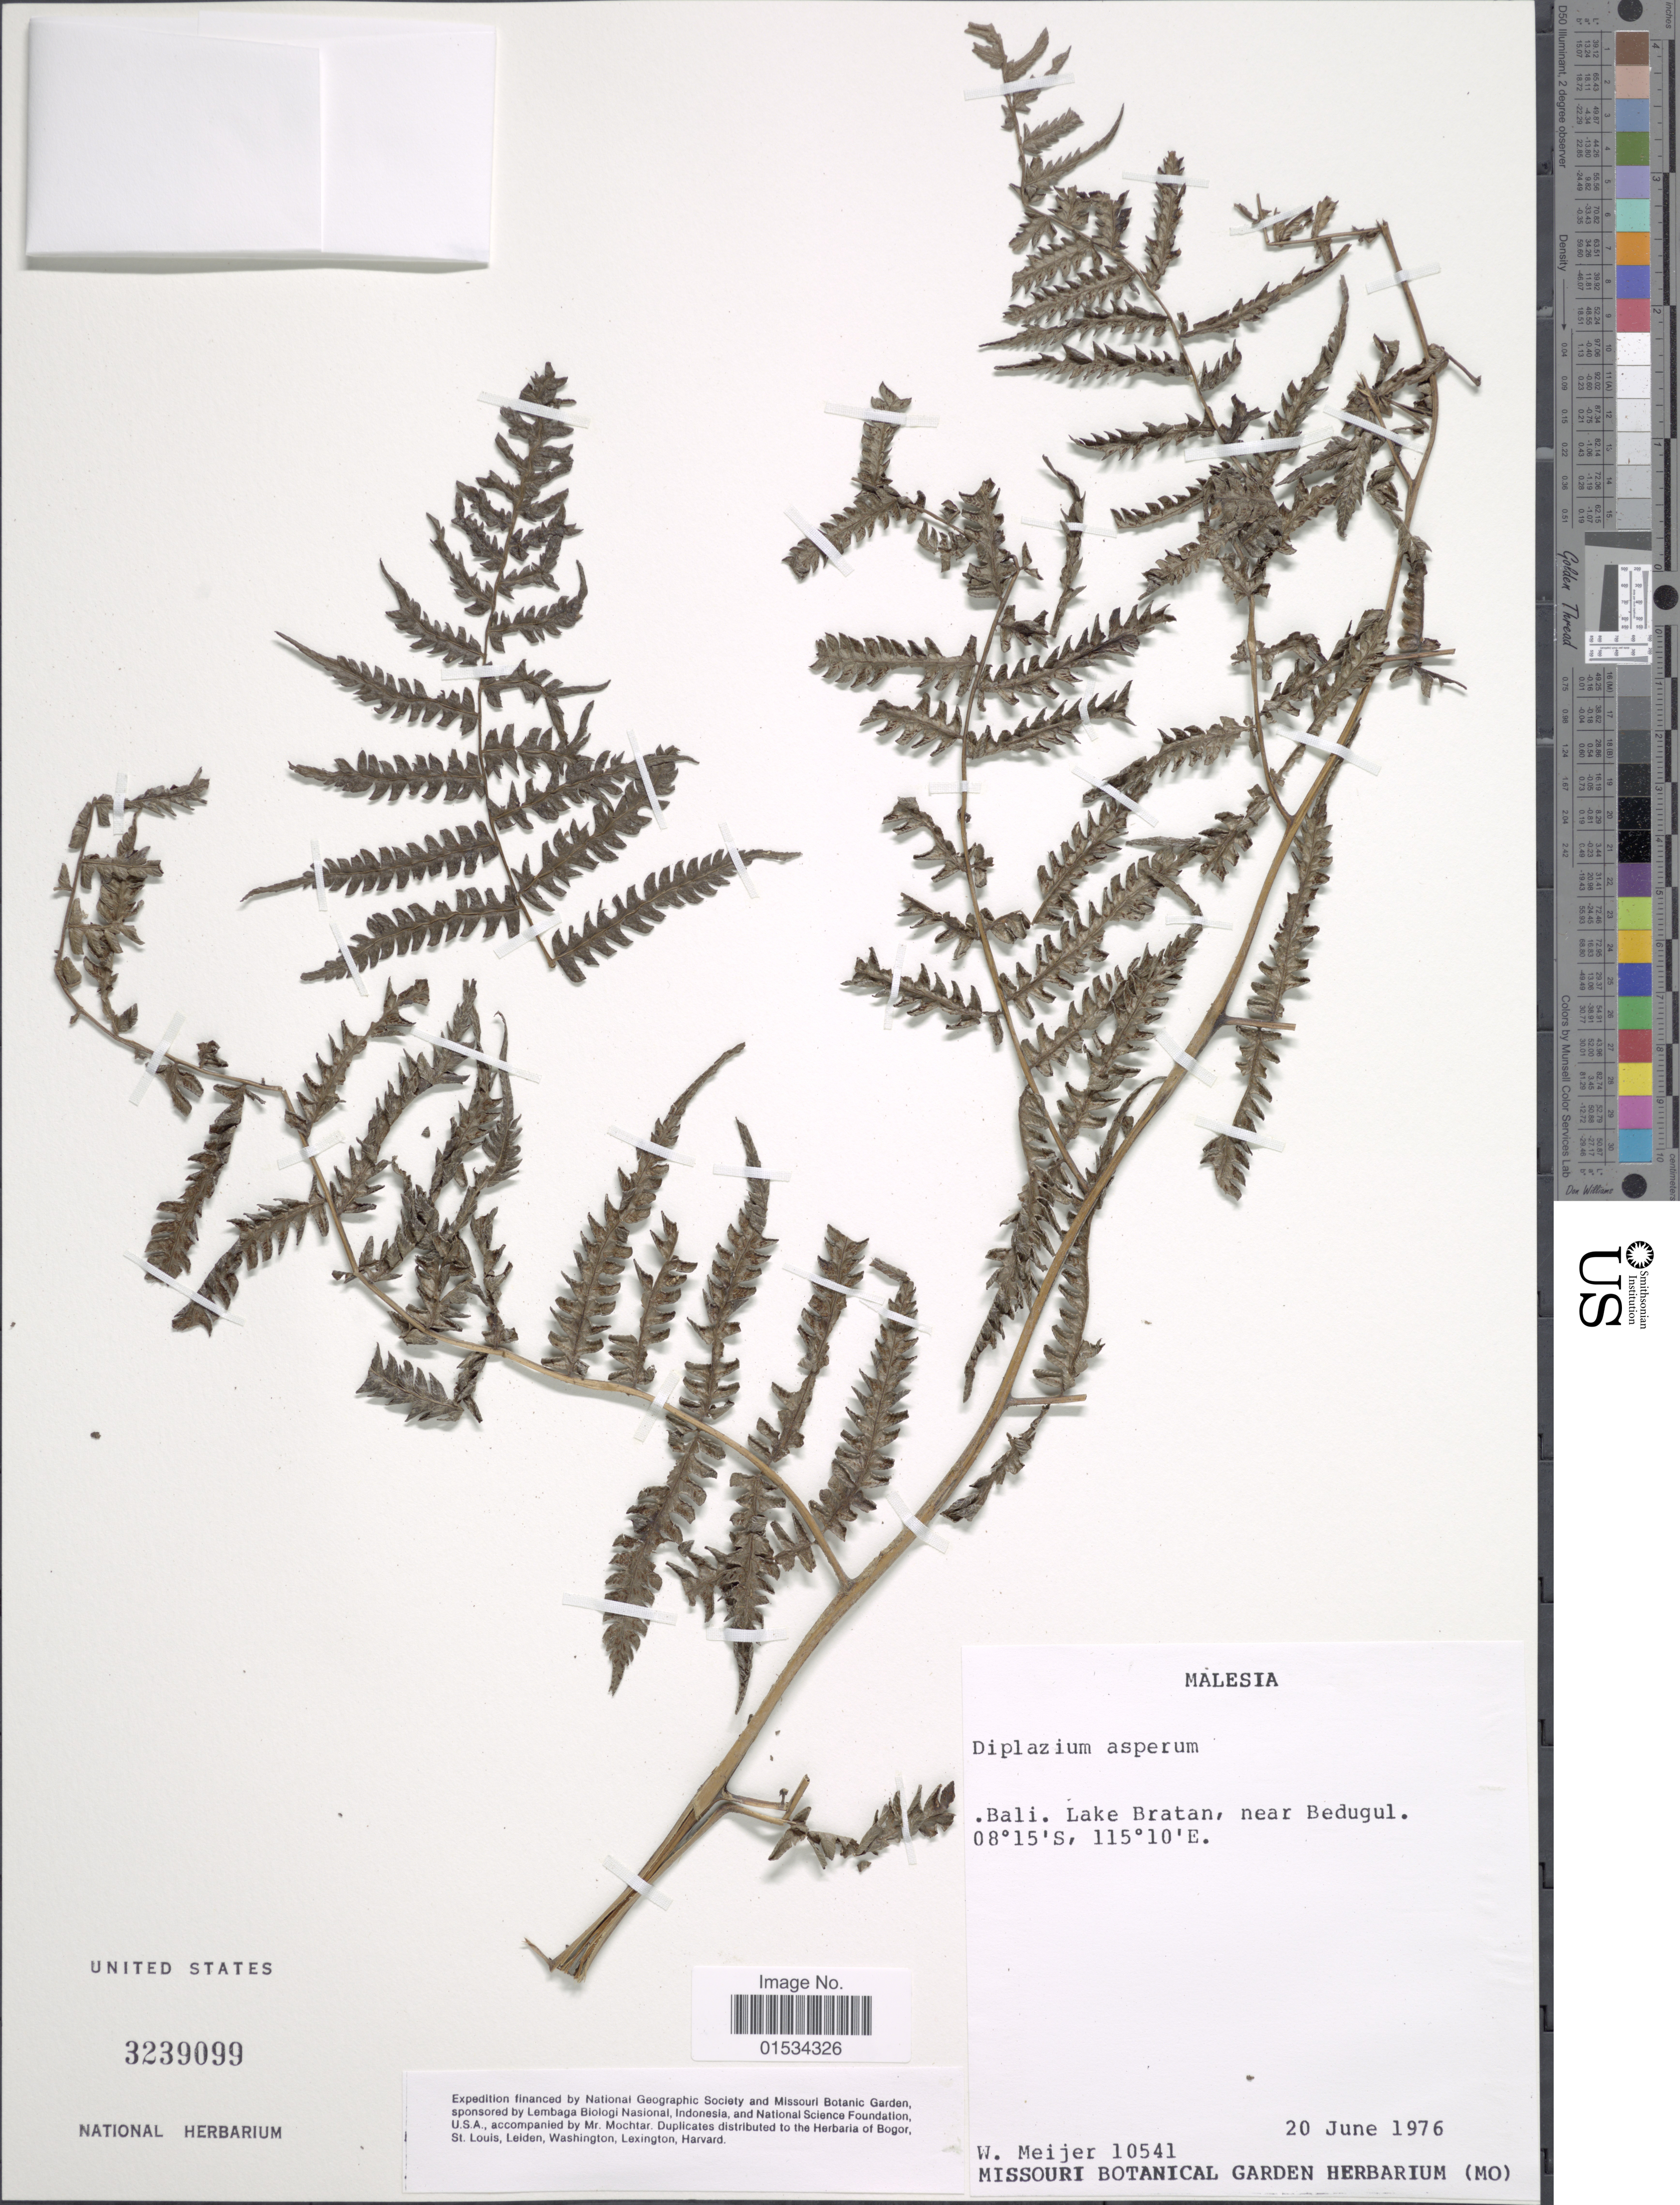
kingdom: Plantae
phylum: Tracheophyta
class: Polypodiopsida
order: Polypodiales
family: Athyriaceae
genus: Diplazium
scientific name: Diplazium asperum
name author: Blume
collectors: W. Meijer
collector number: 10541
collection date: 1976-06-20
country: Malaysia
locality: Bali, Lake Bratan, near Bedugul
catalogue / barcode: US 3239099